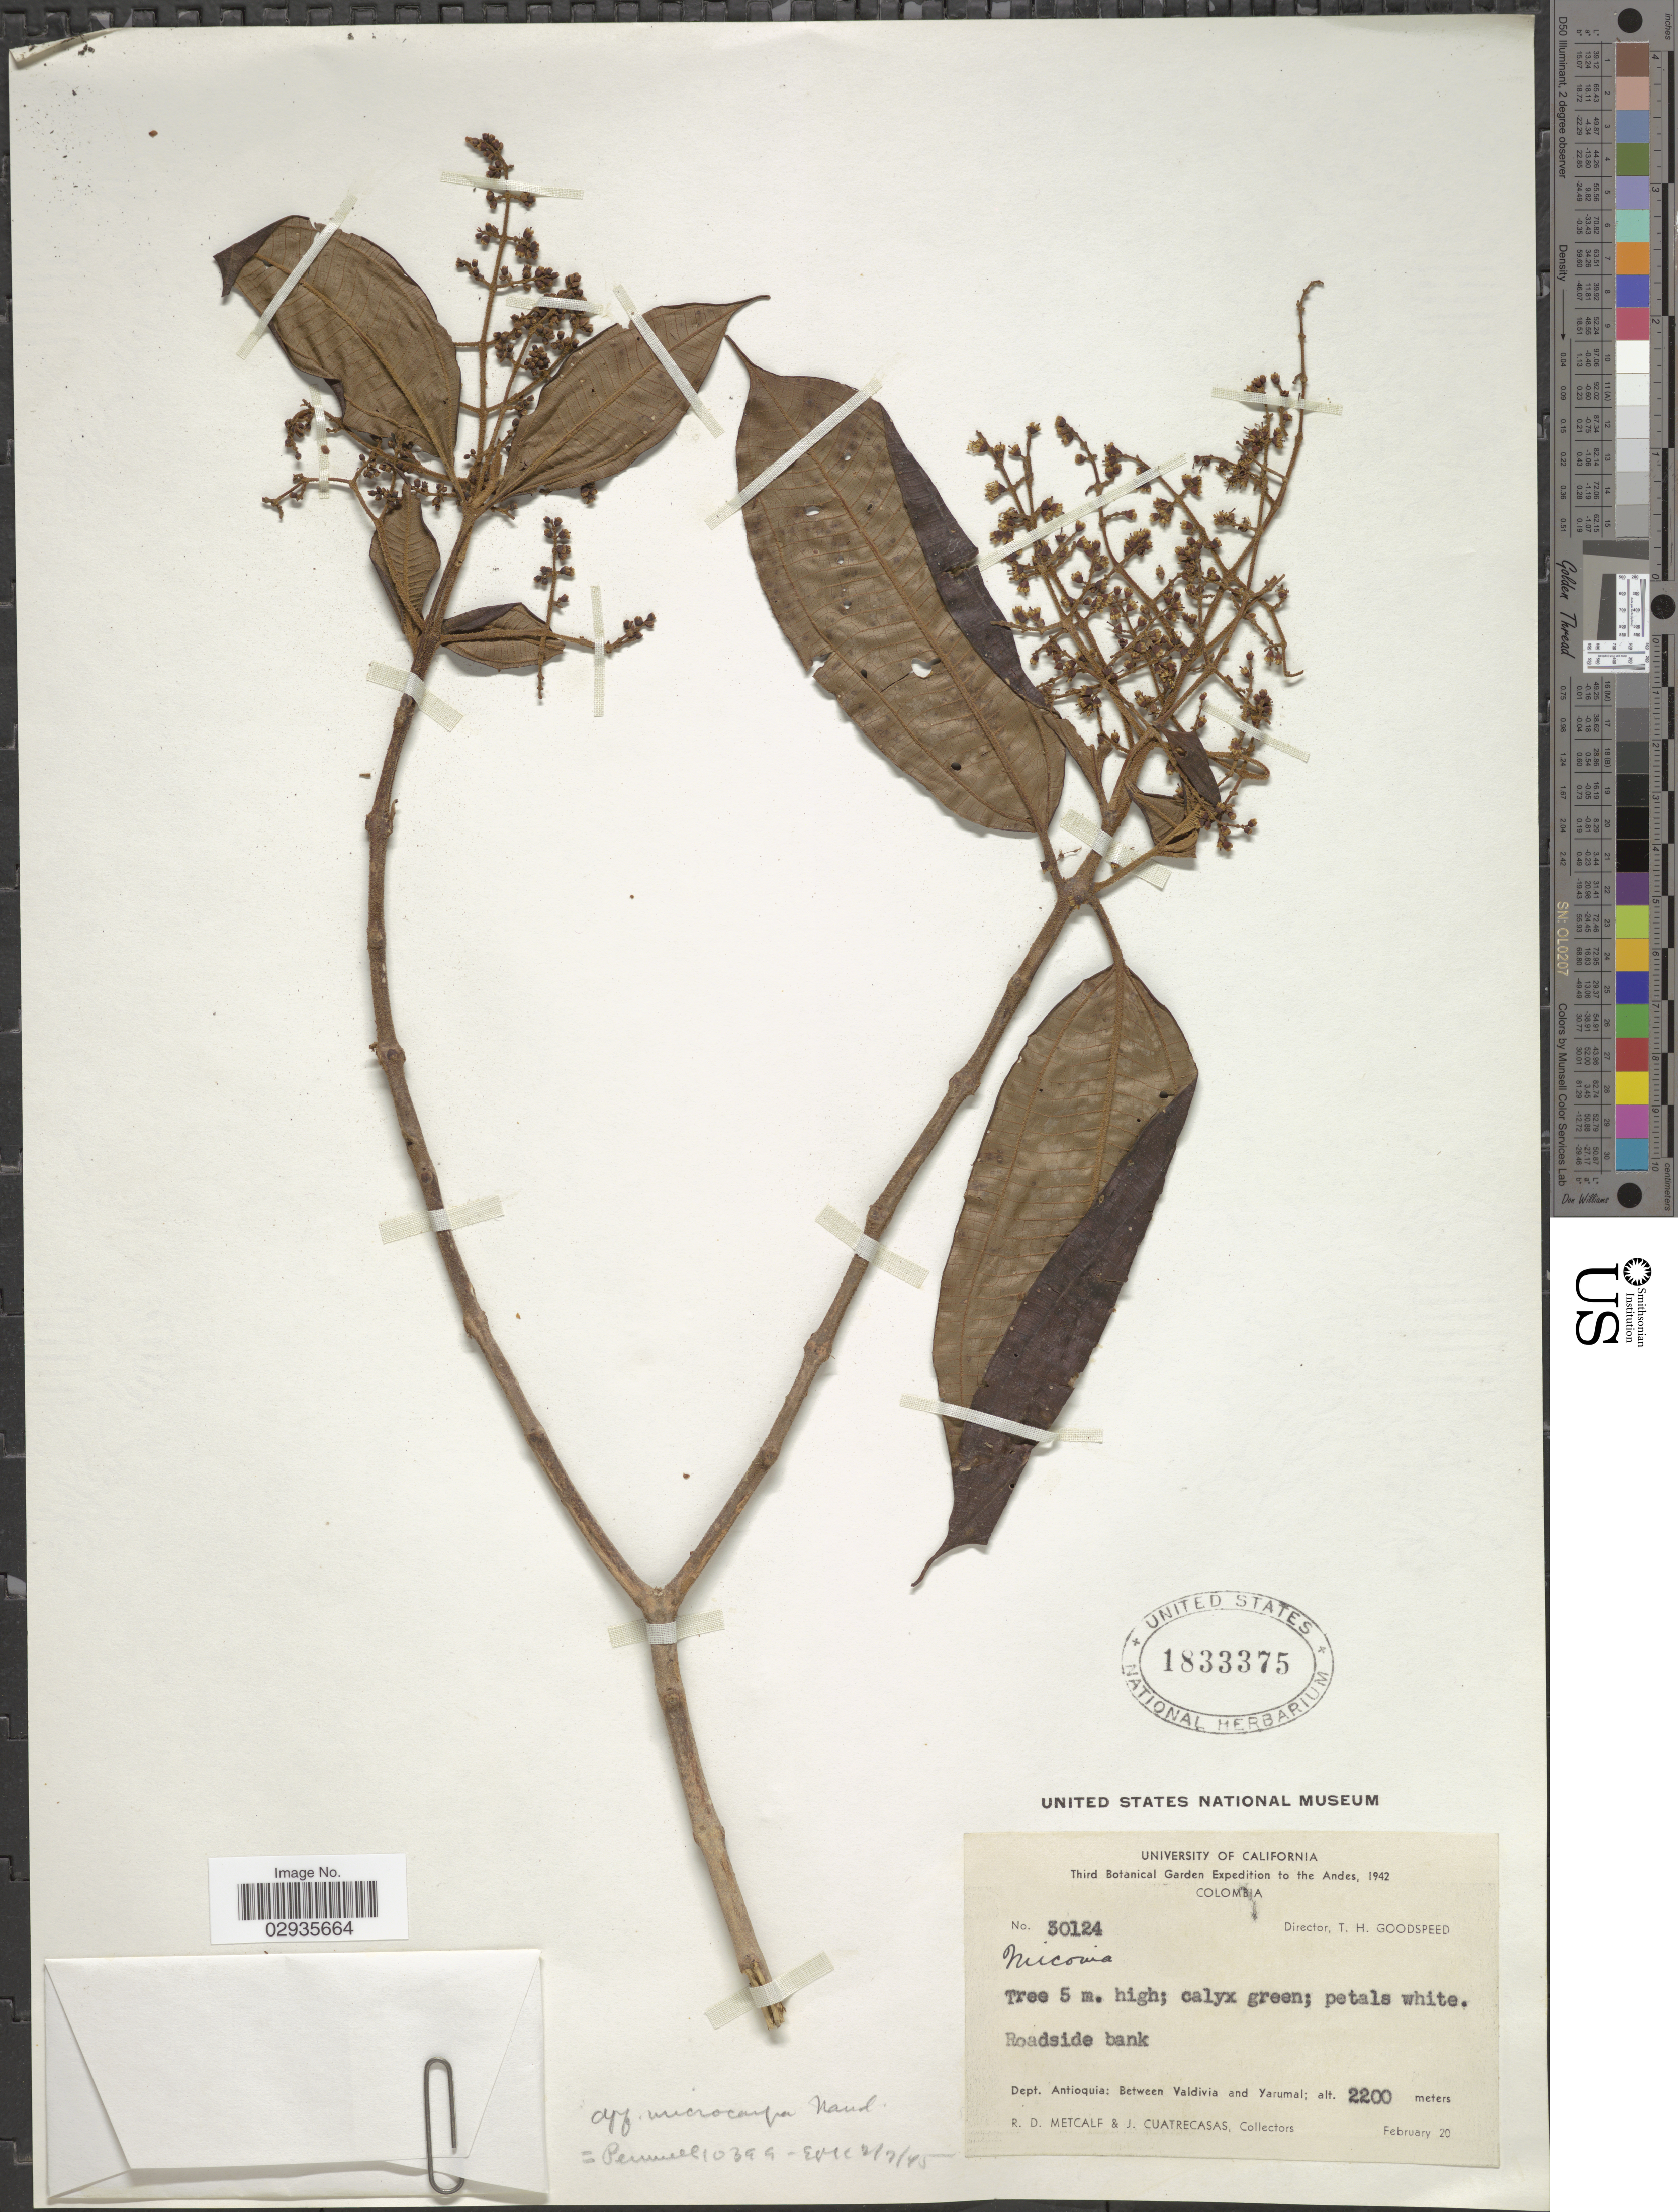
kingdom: Plantae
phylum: Tracheophyta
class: Magnoliopsida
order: Myrtales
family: Melastomataceae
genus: Miconia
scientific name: Miconia acanthocoryne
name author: Wurdack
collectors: R. D. Metcalf & J. Cuatrecasas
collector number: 30124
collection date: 1942-02-20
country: Colombia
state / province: Antioquia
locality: Andes. Dept. Antioquia: Between Valdivia and Yarumal.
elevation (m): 2200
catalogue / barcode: US 1833375